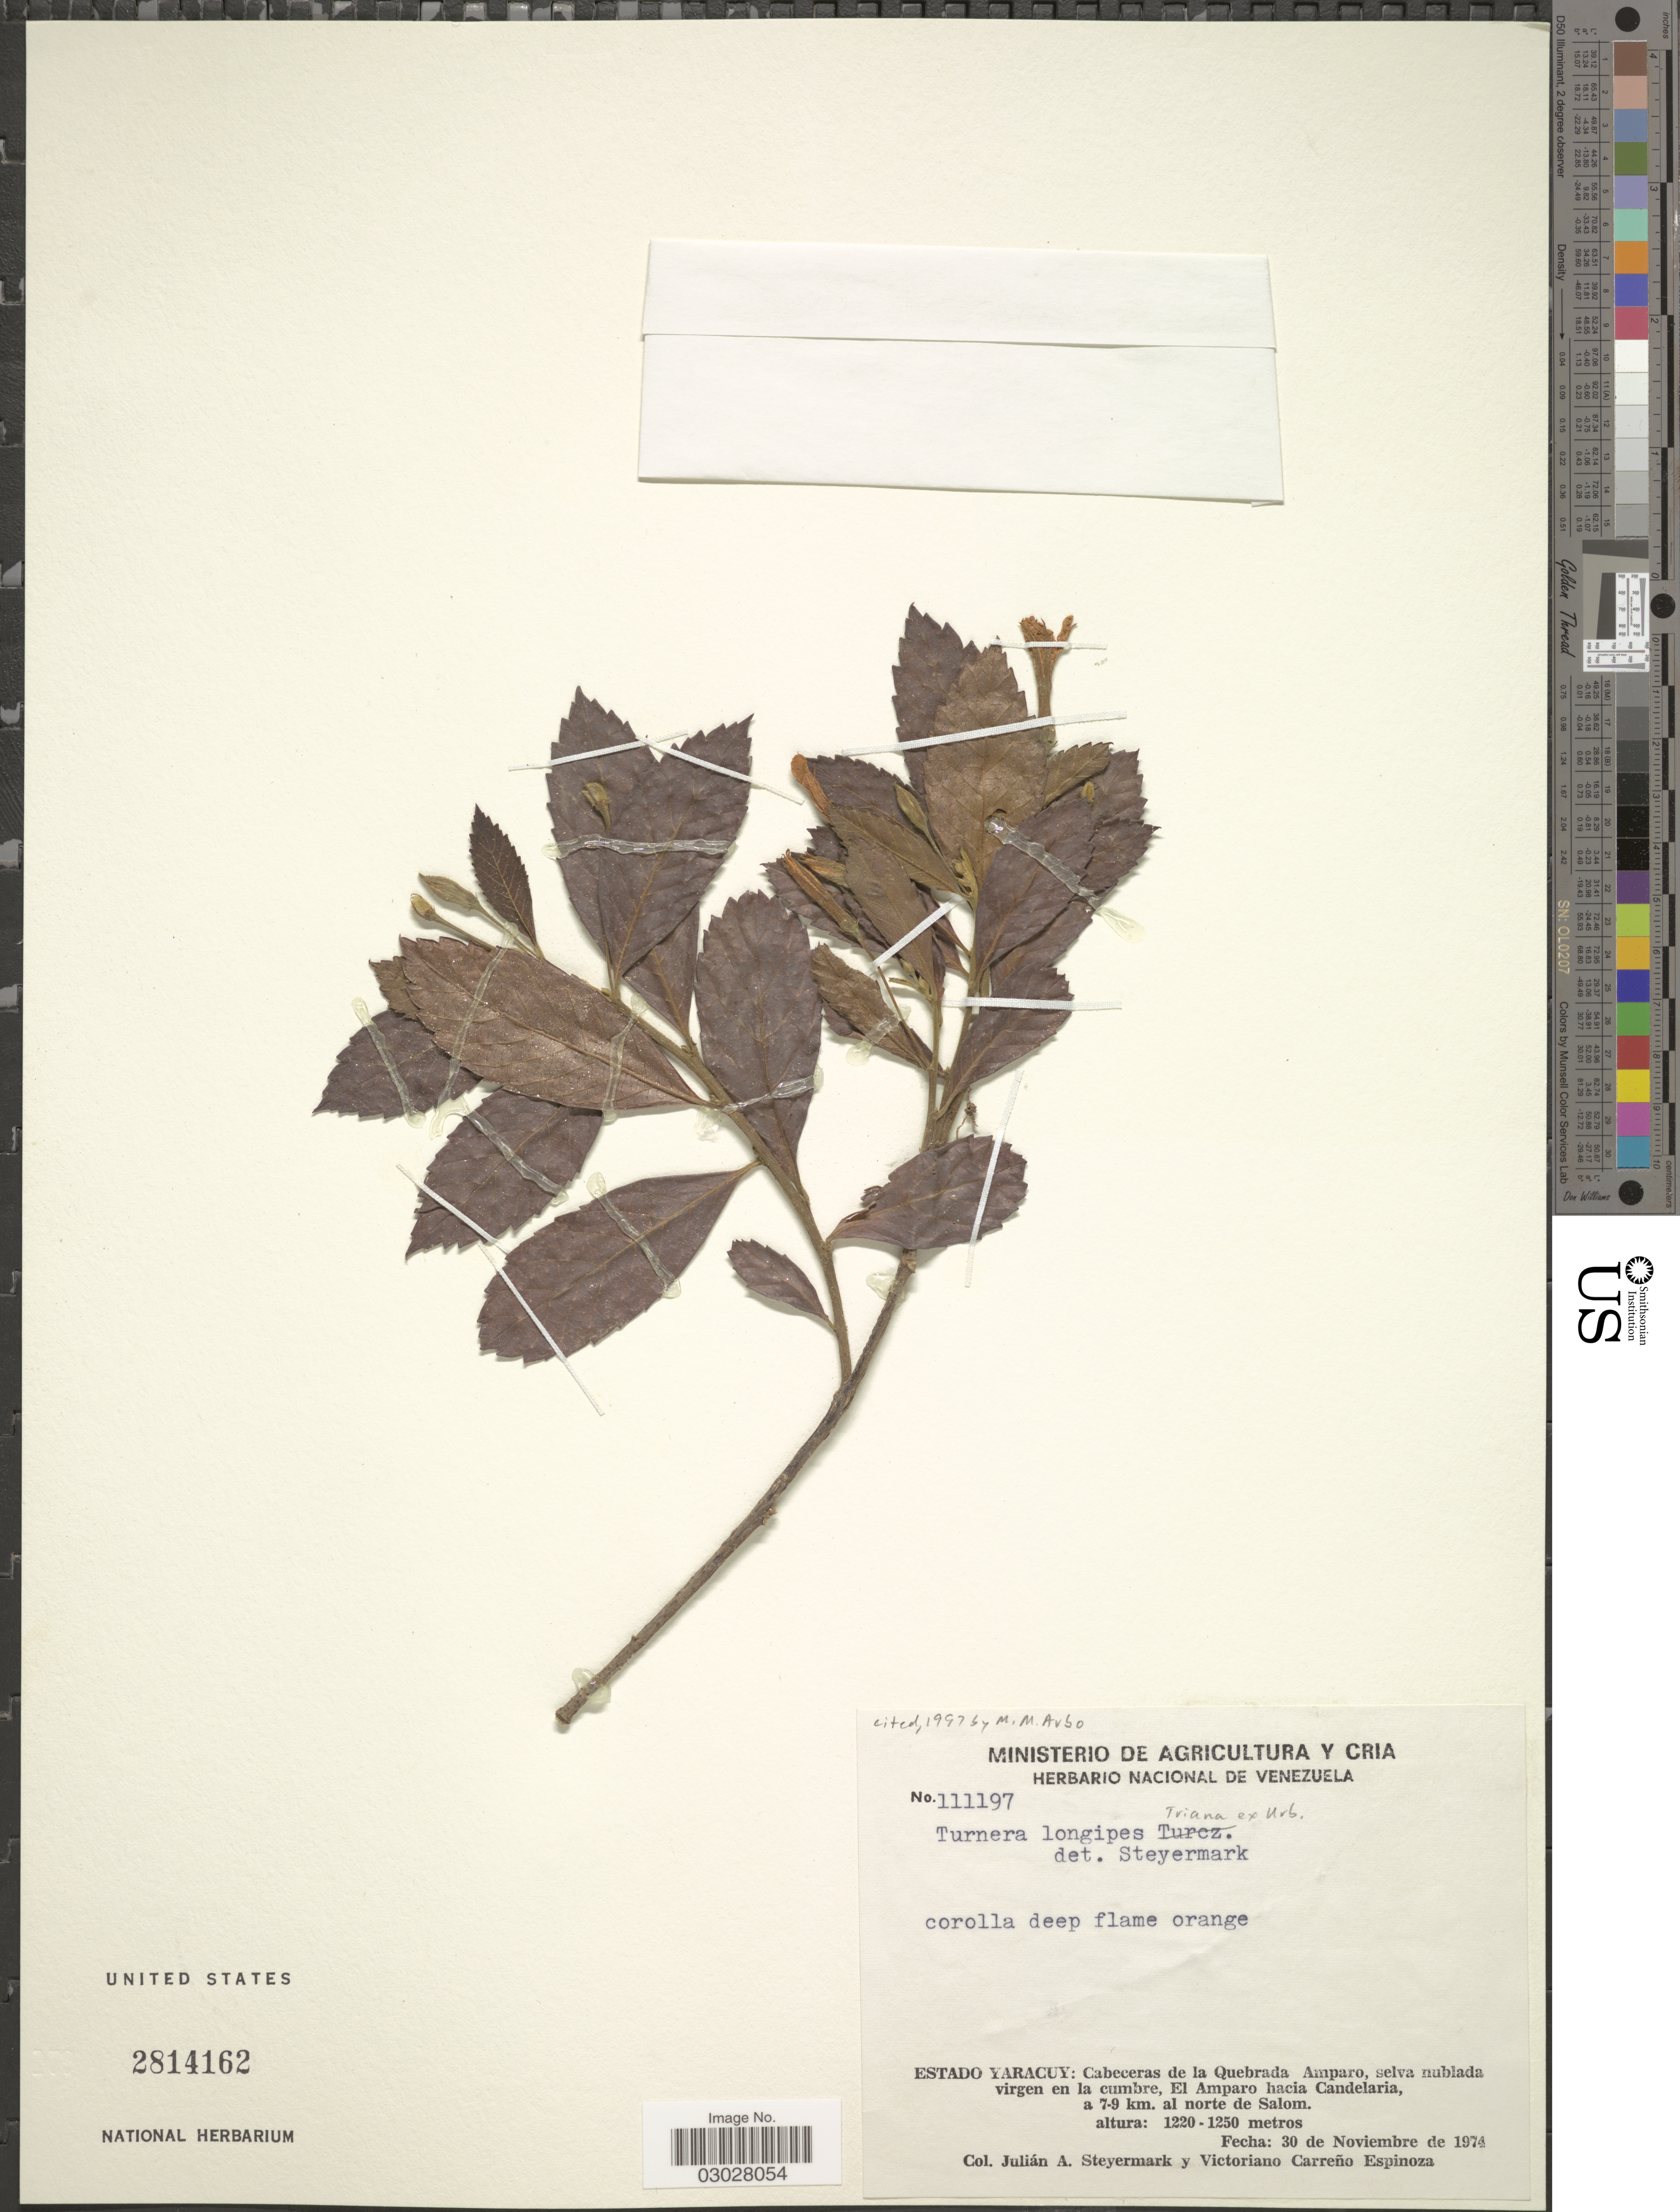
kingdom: Plantae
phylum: Tracheophyta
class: Magnoliopsida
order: Malpighiales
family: Turneraceae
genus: Turnera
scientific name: Turnera longipes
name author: Triana ex Urb.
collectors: J. Steyermark & V. Carreño E.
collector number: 111197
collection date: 1974-11-30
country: Venezuela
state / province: Yaracuy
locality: Estado YaracuyL Cabeceras de la Quebrada Amparo, selva nublada virgen en la cumbre, El Amparo hacia Candelaria, a 7-9 km. al norte de Salom.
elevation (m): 1220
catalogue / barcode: US 2814162